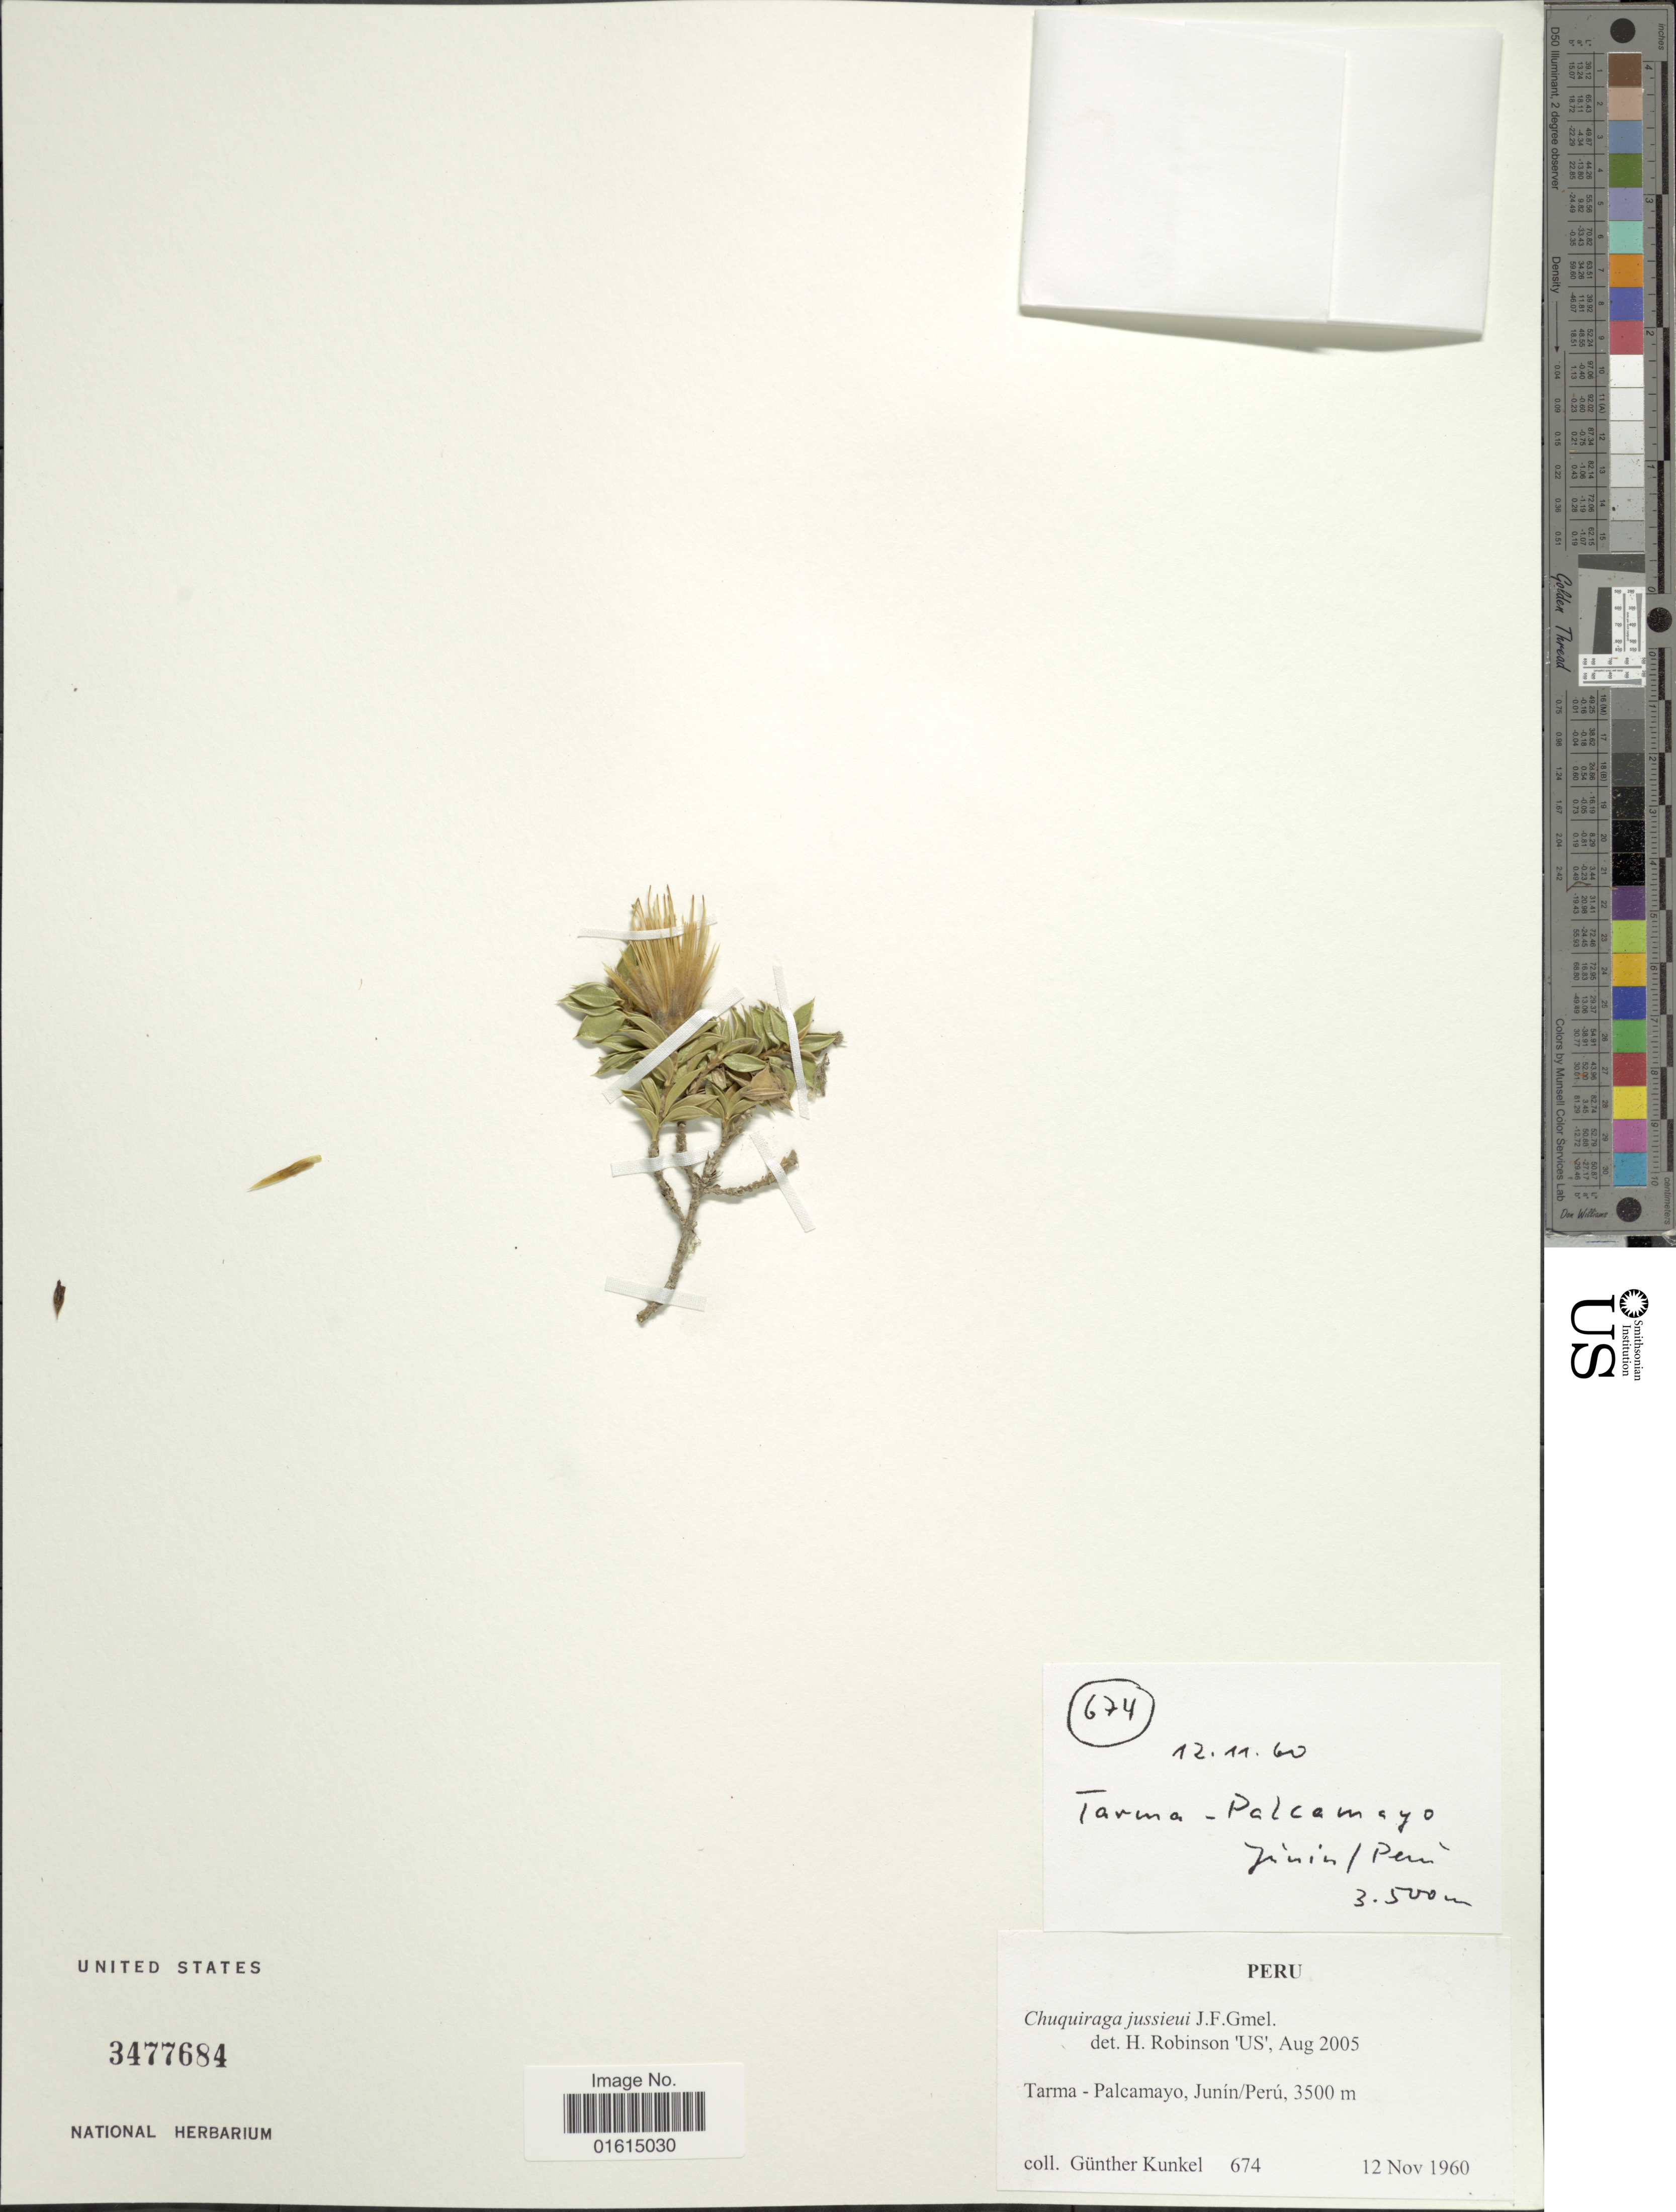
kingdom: Plantae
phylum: Tracheophyta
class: Magnoliopsida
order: Asterales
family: Asteraceae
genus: Chuquiraga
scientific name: Chuquiraga jussieui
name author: J.F. Gmel.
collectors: G. Kunkel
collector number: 674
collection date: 1960-11-12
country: Peru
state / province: Junín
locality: Tarma-Palcamayo, Junin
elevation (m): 3500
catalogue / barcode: US 3477684